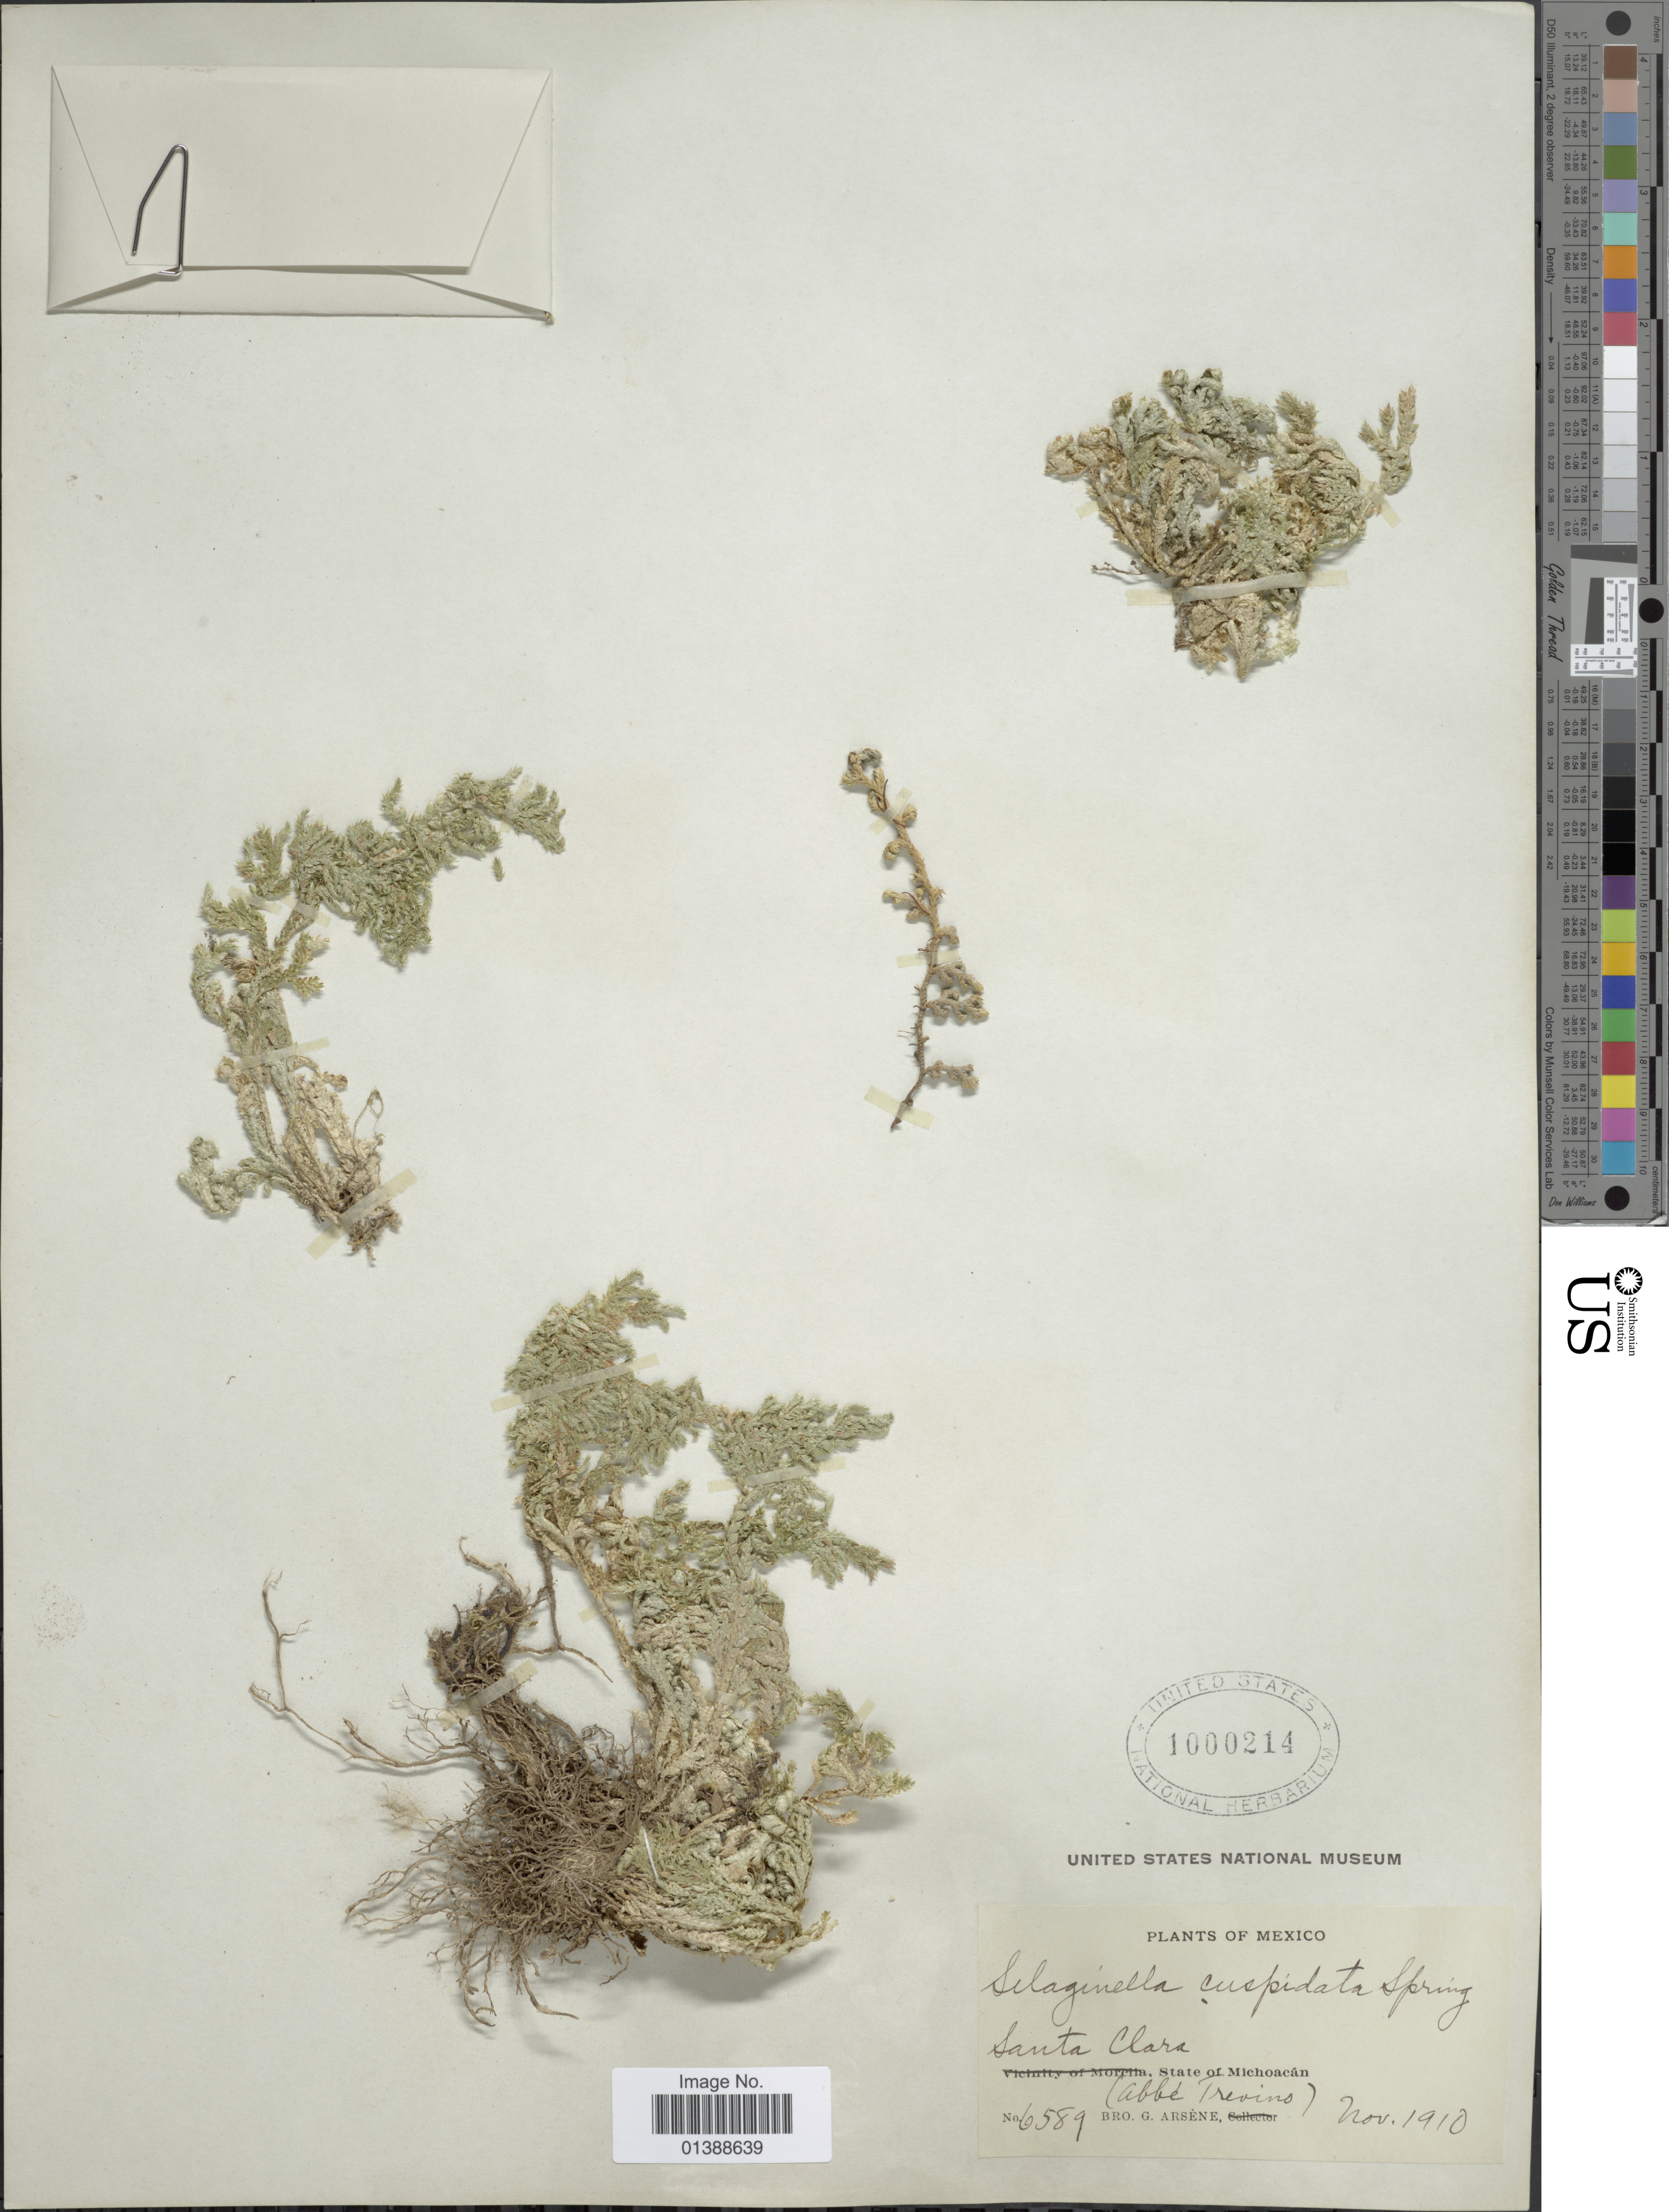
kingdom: Plantae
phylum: Tracheophyta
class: Lycopodiopsida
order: Selaginellales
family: Selaginellaceae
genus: Selaginella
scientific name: Selaginella pallescens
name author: (C. Presl) Spring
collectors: Bro. G. Arsène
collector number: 6589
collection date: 1910-11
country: Mexico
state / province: Michoacán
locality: Santa Clara (abbé Trevino)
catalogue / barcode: US 1000214